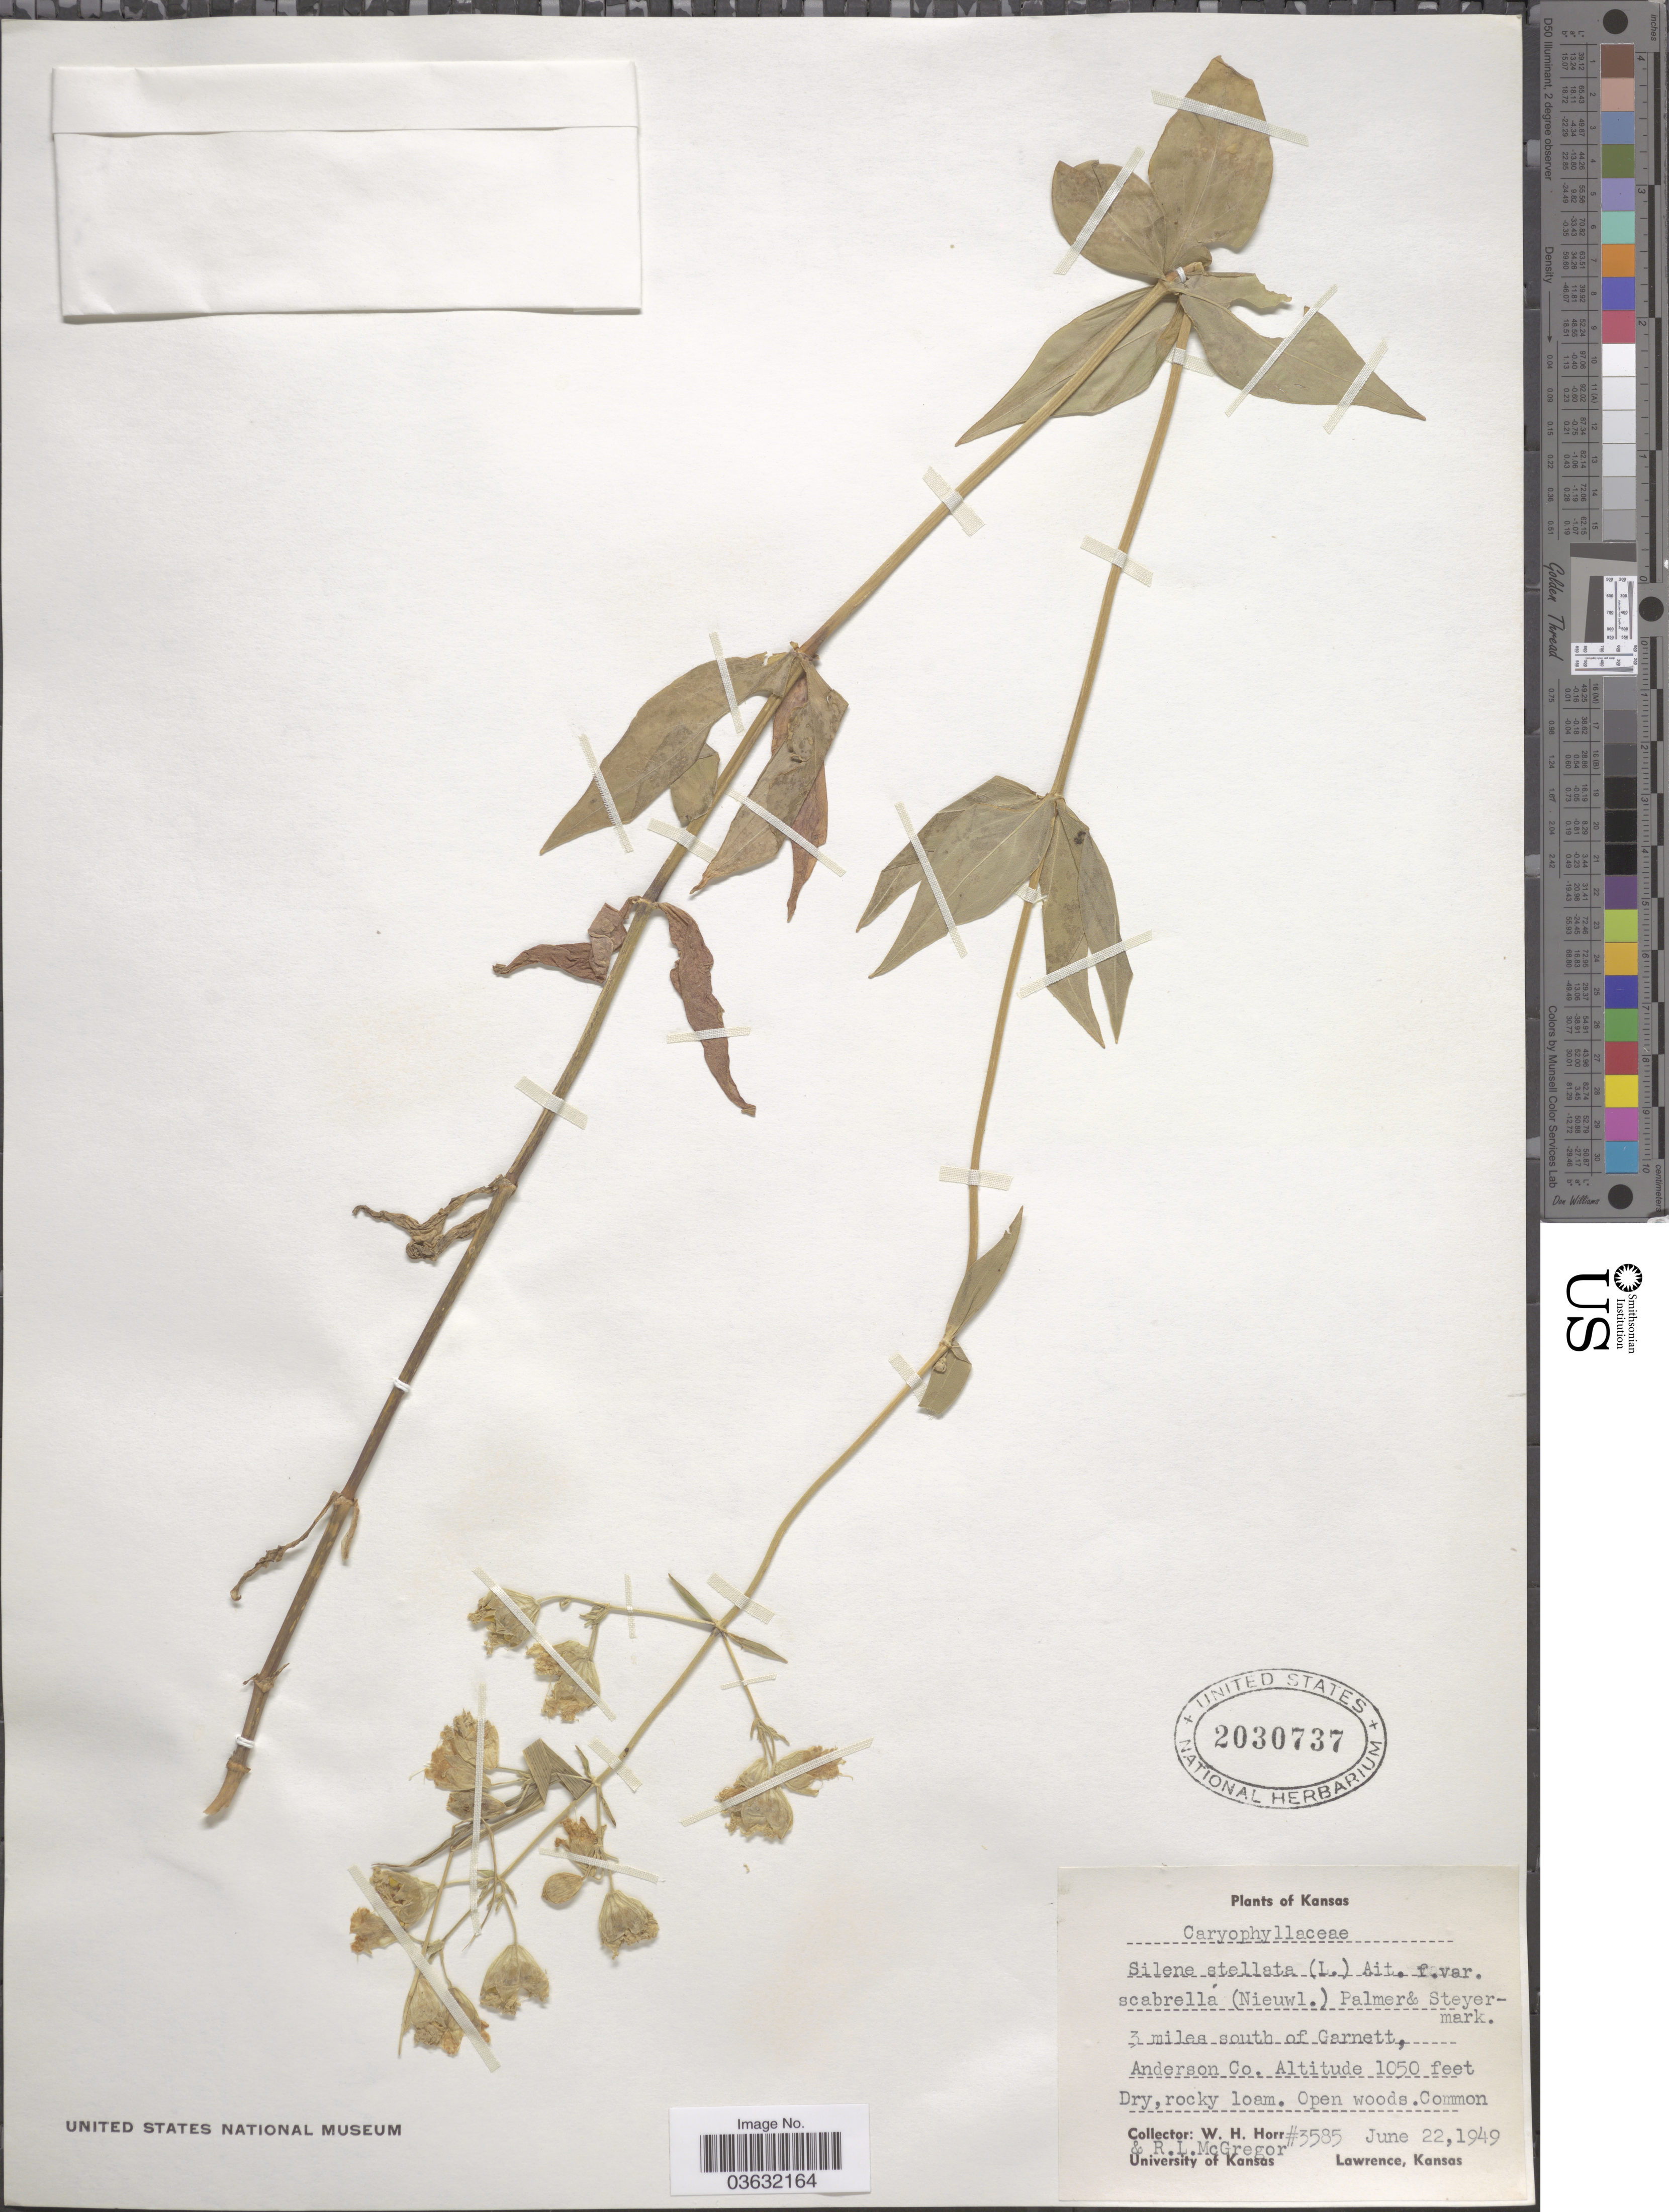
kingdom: Plantae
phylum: Tracheophyta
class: Magnoliopsida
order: Caryophyllales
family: Caryophyllaceae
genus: Silene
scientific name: Silene stellata var. scabrella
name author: (Nieuwl.) E.J. Palmer & Steyerm.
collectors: W. H. Horr & R. McGregor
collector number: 3585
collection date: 1949-06-22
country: United States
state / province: Kansas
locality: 3 miles south of Garnett, Anderson Co.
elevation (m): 320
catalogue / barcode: US 2030737